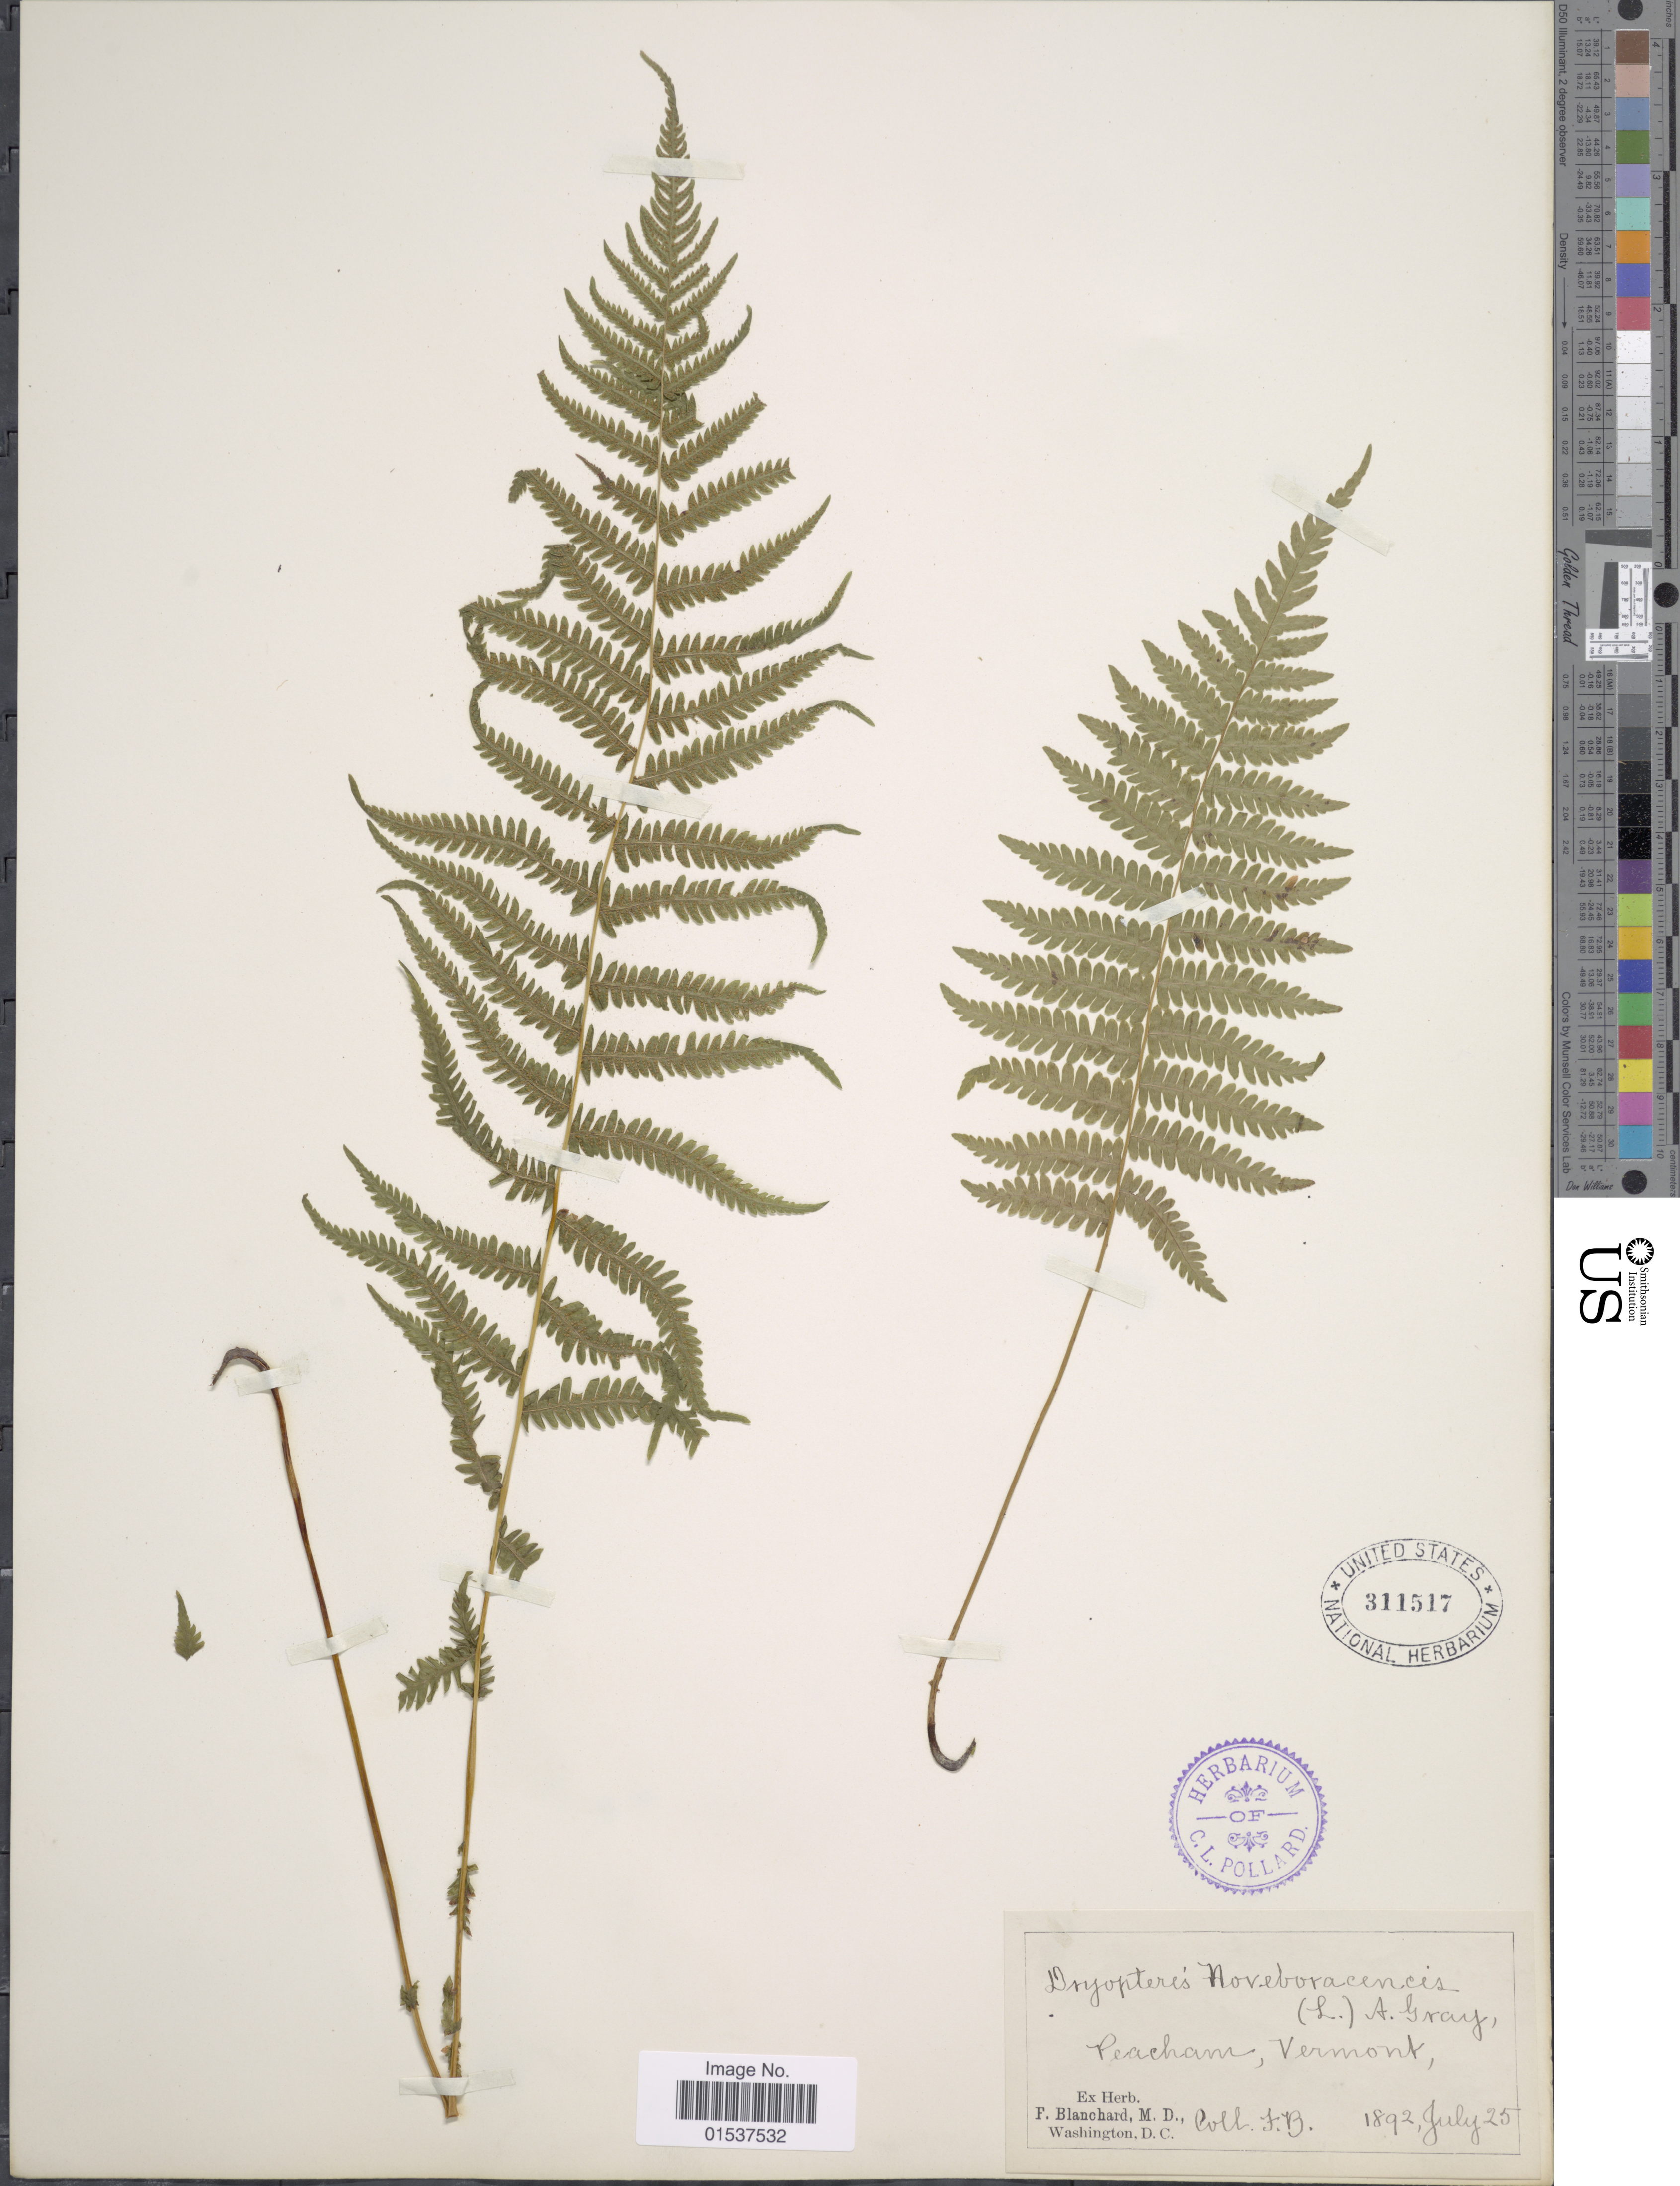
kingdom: Plantae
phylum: Tracheophyta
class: Polypodiopsida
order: Polypodiales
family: Thelypteridaceae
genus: Parathelypteris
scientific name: Parathelypteris noveboracensis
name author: (L.) Ching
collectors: F. Blanchard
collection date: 1892-07-25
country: United States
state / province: Vermont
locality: Peacham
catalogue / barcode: US 311517